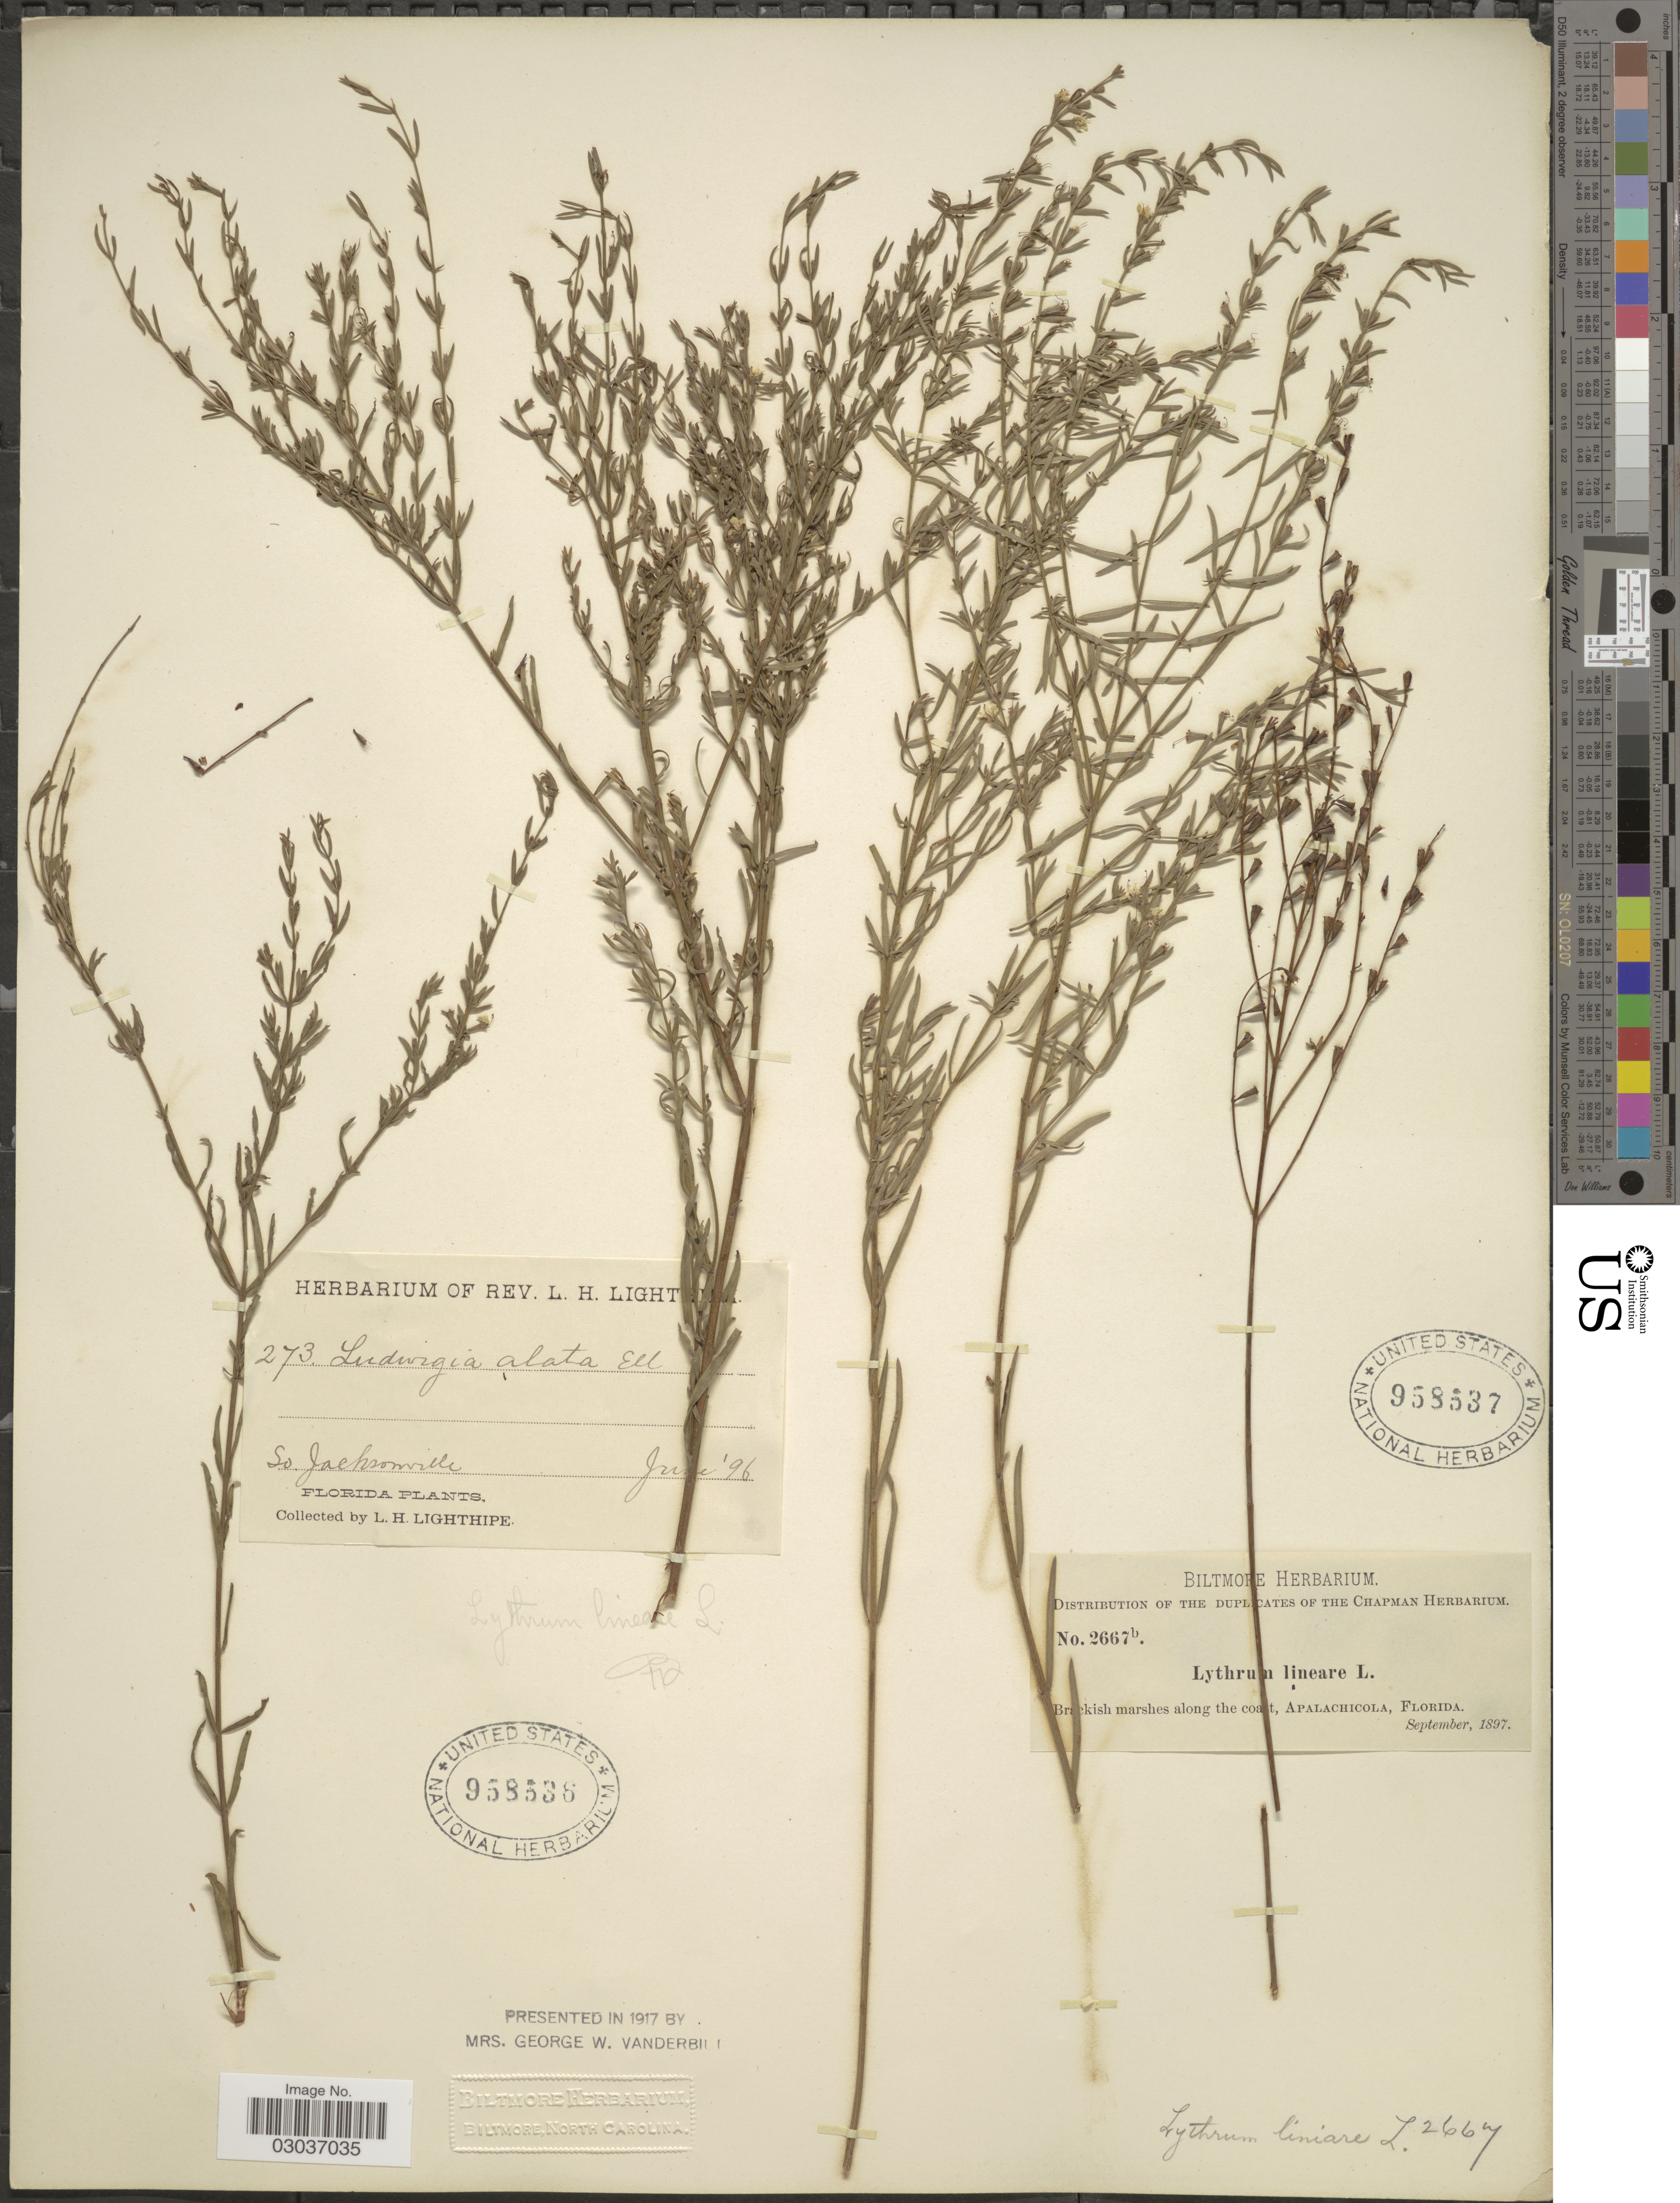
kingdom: Plantae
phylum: Tracheophyta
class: Magnoliopsida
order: Myrtales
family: Lythraceae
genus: Lythrum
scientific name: Lythrum lineare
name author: L.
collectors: ex herb. Biltmore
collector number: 2667b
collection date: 1897-09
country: United States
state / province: Florida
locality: Brackish marshes along the coast, Apalachicola.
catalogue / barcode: US 958537